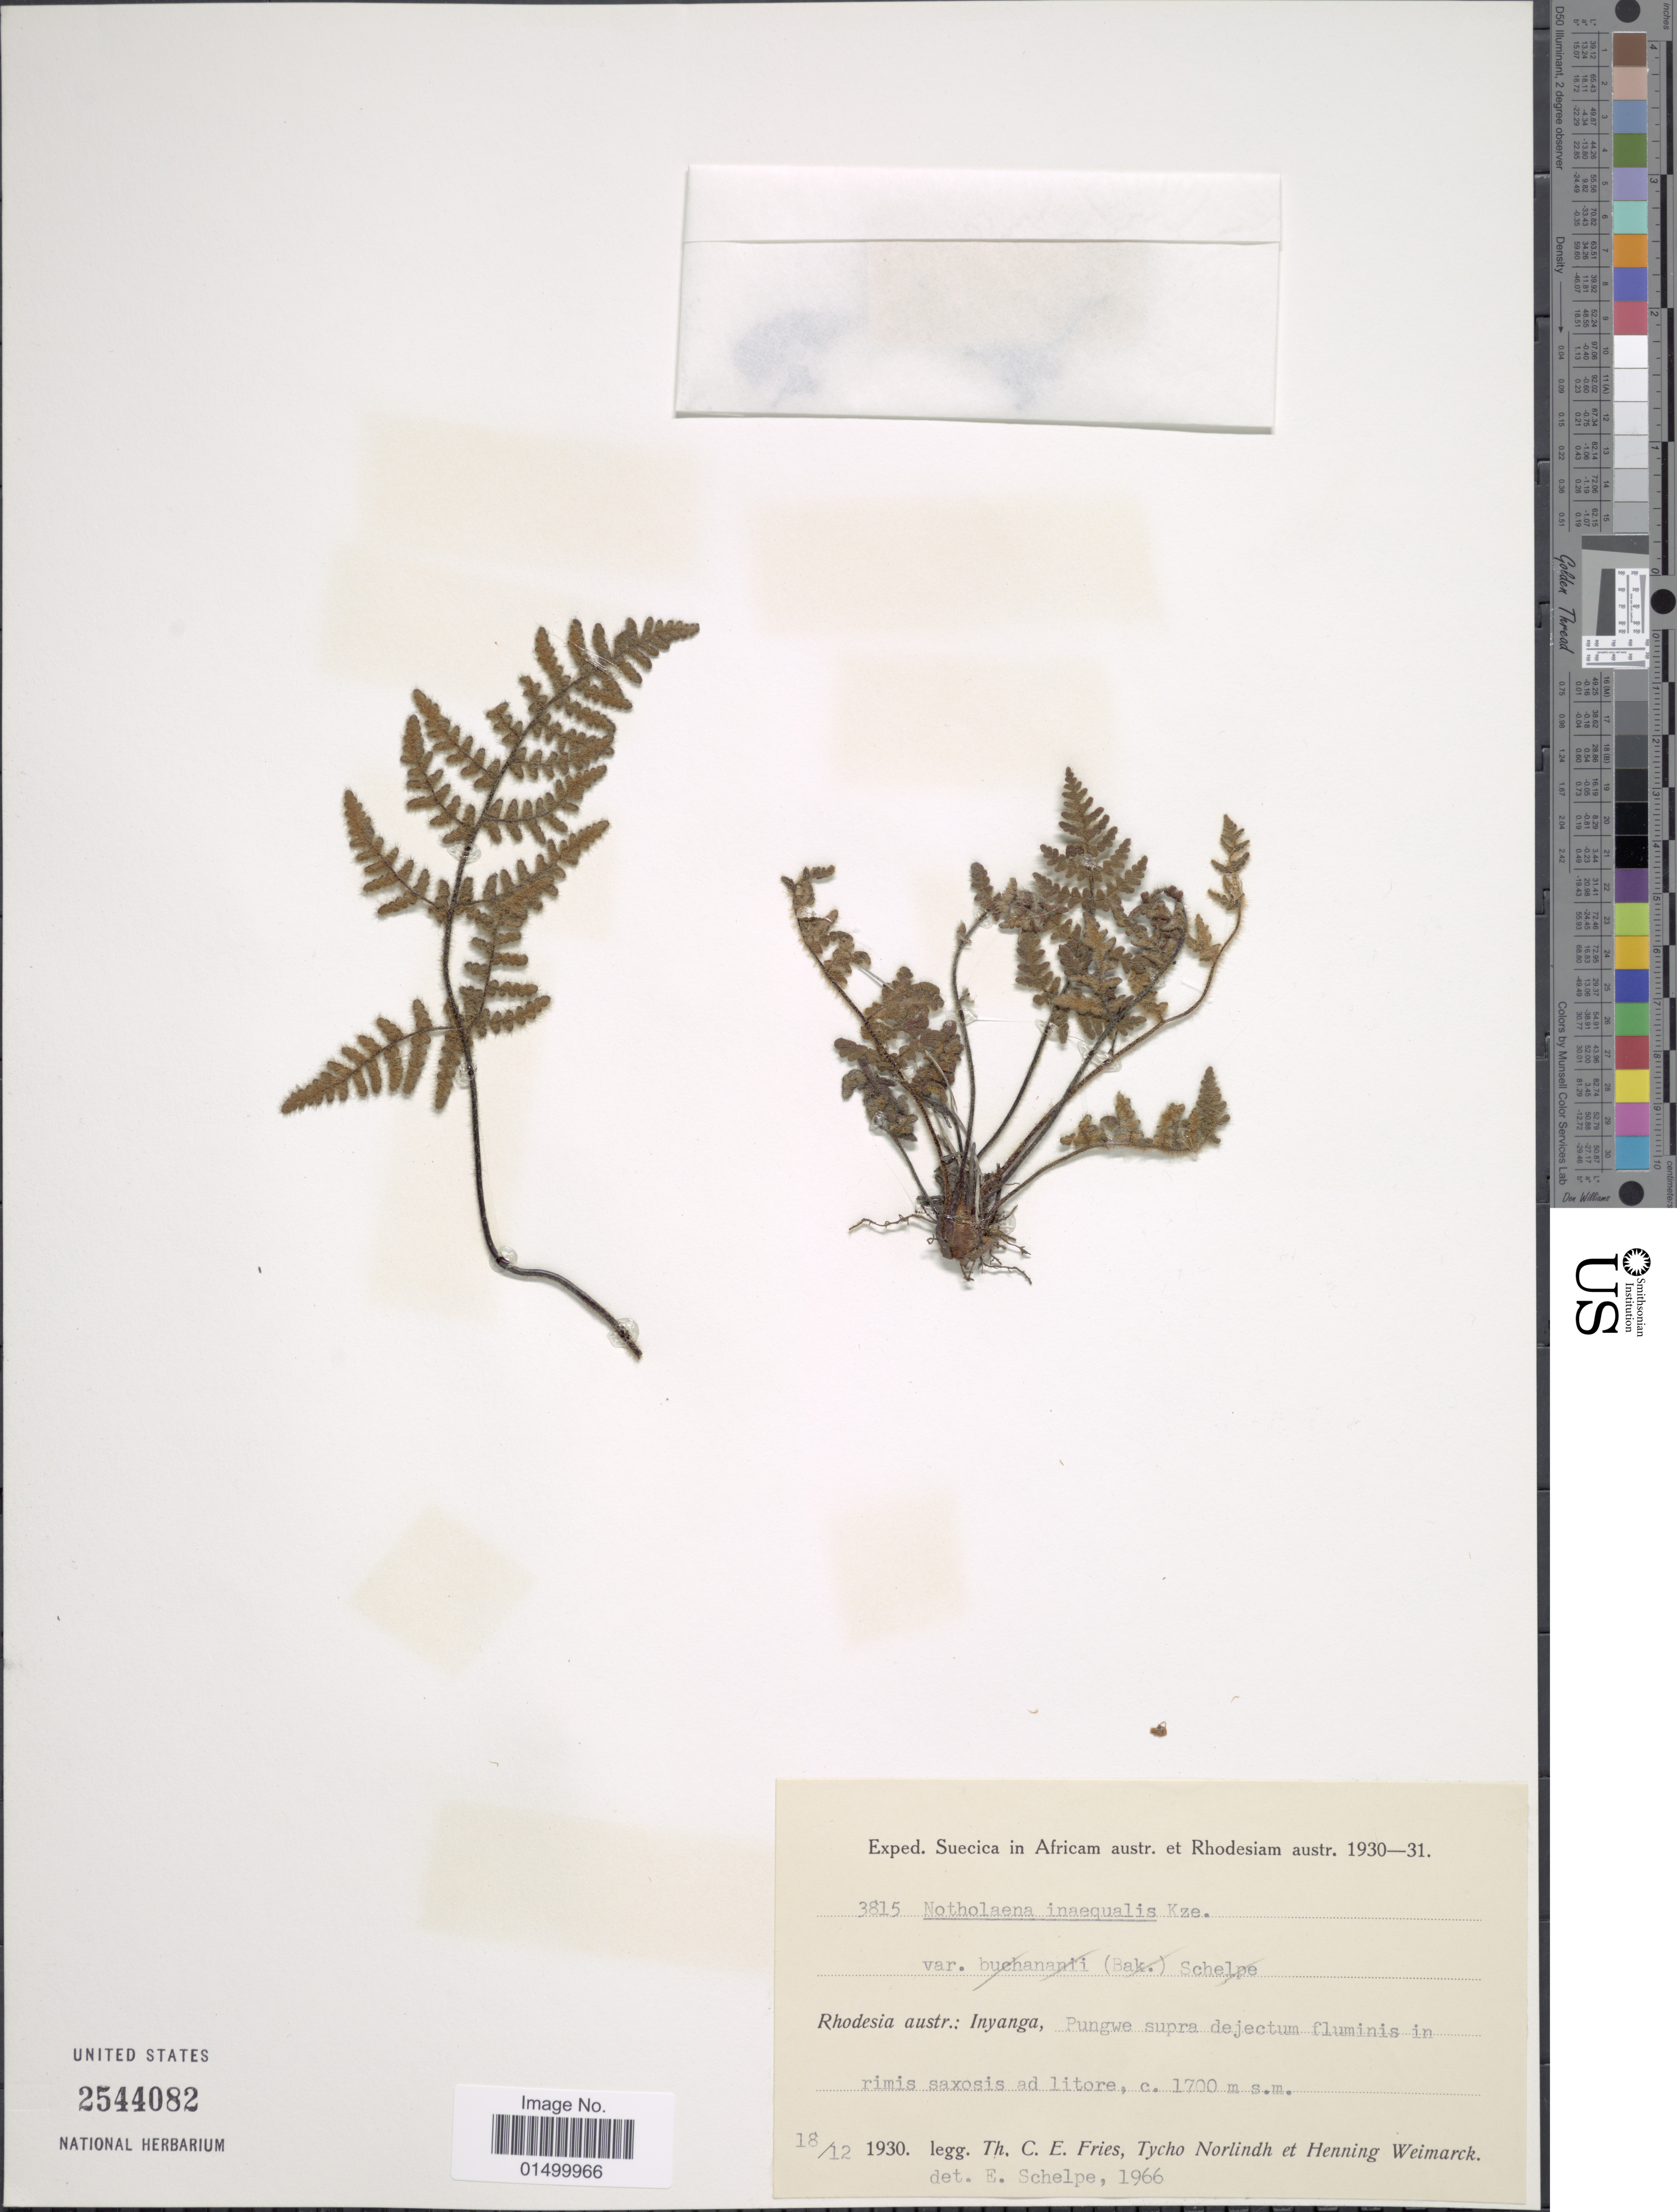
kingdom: Plantae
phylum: Tracheophyta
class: Polypodiopsida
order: Polypodiales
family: Pteridaceae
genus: Cheilanthes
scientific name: Cheilanthes inaequalis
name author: (Kunze) Mett.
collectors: T. C. E. Fries, N. T. Norlindh & H. Weimarck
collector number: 3815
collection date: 1930-12-18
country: Zimbabwe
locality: Inyanga, Pungwe supra dejectum fluminis in rimis saxosis ad litore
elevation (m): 1700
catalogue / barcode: US 2544082